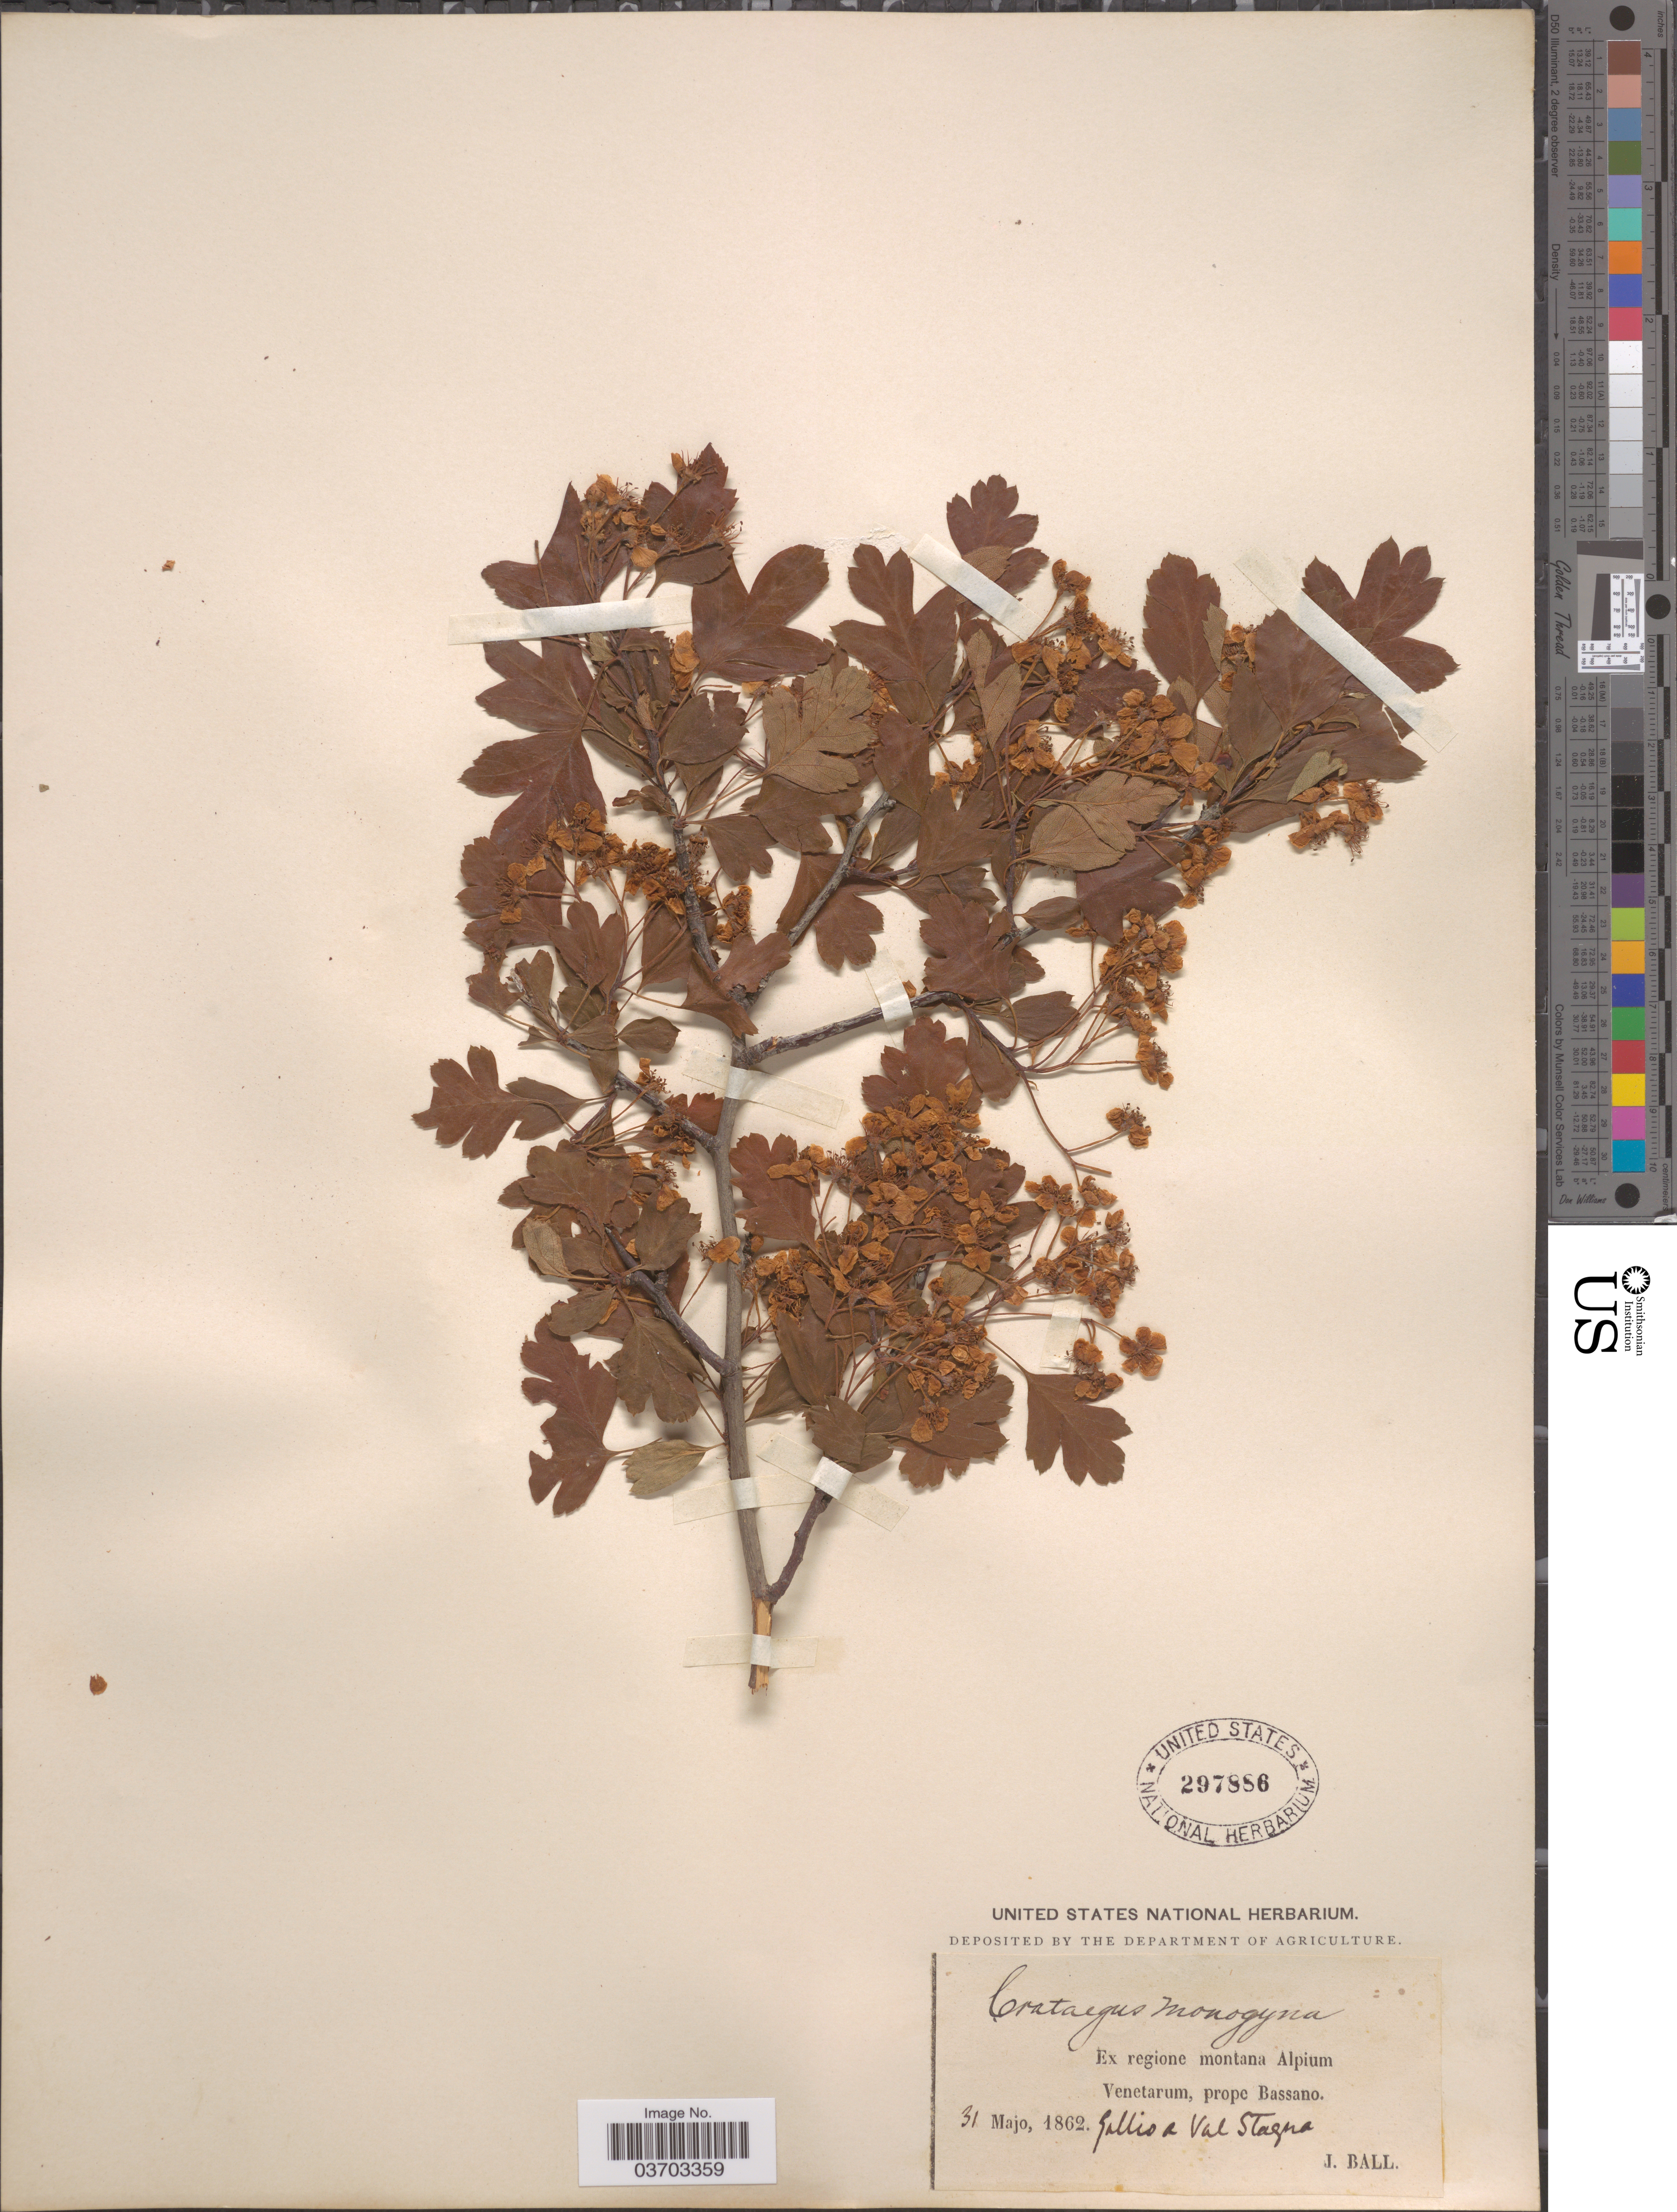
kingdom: Plantae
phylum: Tracheophyta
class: Magnoliopsida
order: Rosales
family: Rosaceae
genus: Crataegus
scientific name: Crataegus monogyna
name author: Lindin.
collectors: J. Ball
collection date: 1862-05-31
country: Italy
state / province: Veneto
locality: Ex regione montana Alpium Venetarum, prope Bassano. Gallio a Val Stagna.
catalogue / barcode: US 297886